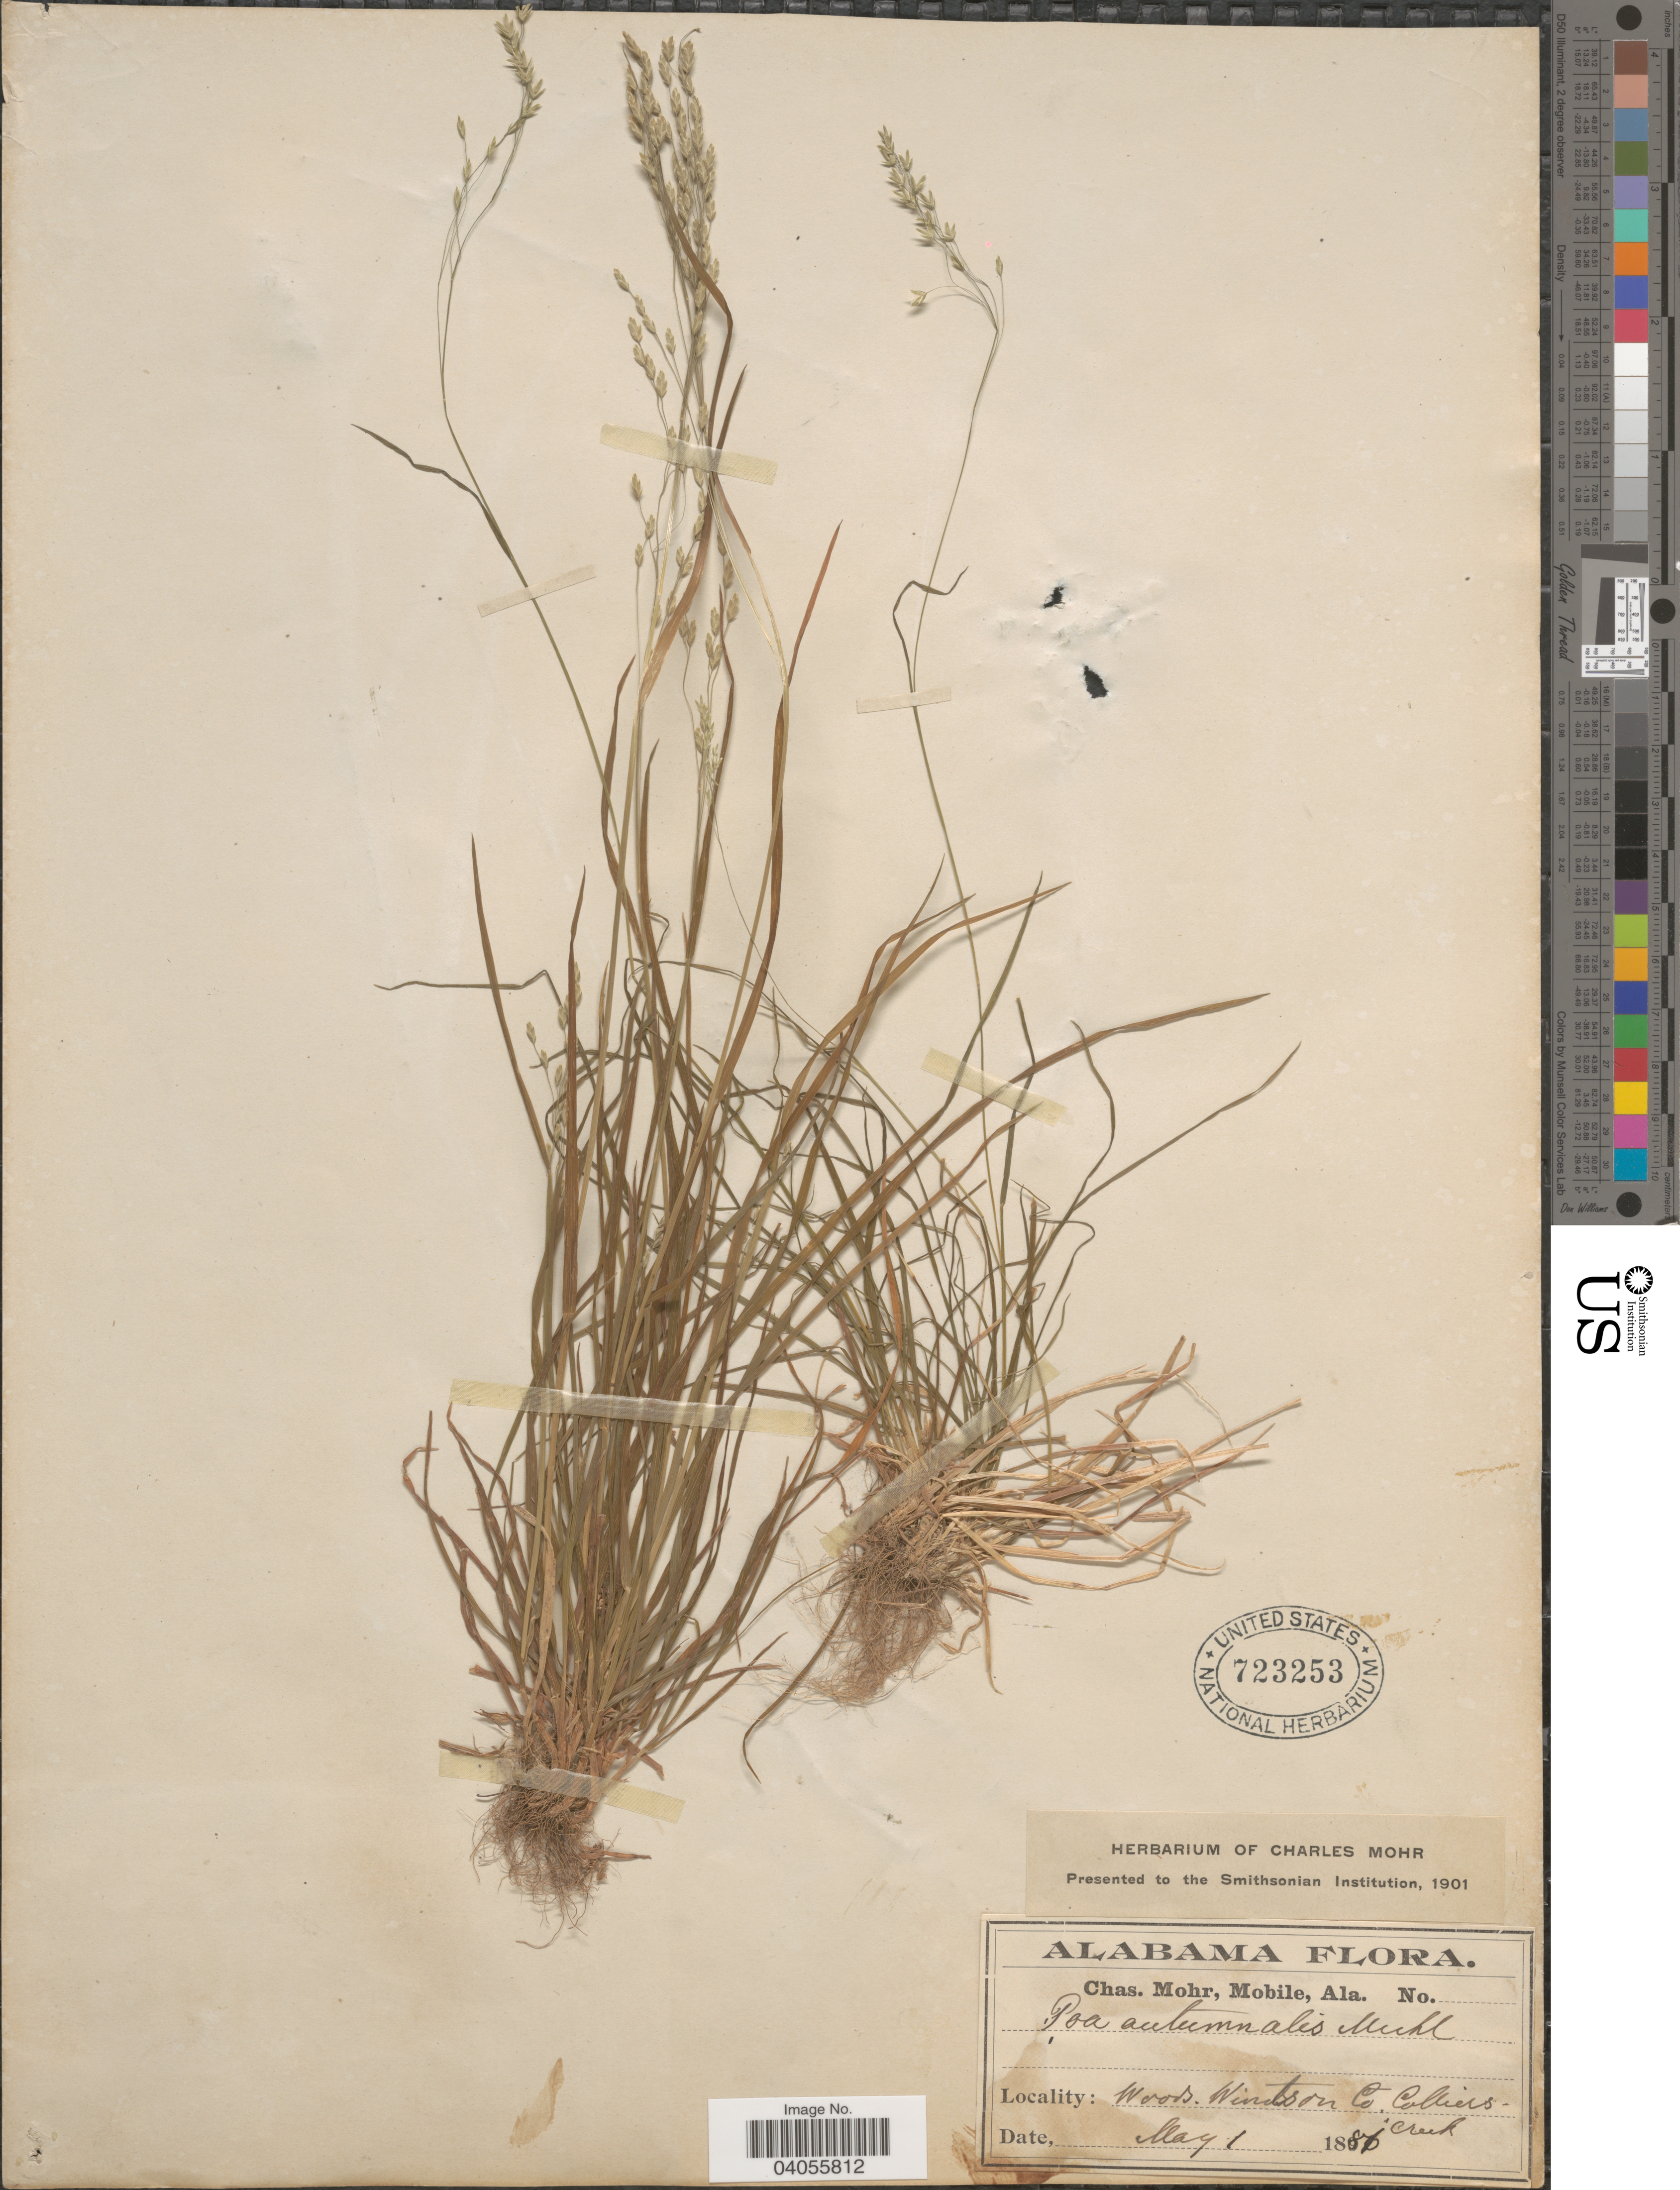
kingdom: Plantae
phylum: Tracheophyta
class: Liliopsida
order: Poales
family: Poaceae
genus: Poa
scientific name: Poa autumnalis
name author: Muhl. ex Elliott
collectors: Mohr, C. T. (herbarium)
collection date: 1886-05-01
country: United States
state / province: Alabama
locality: Woods, Wintson Co. Collins Creek.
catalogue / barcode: US 723253